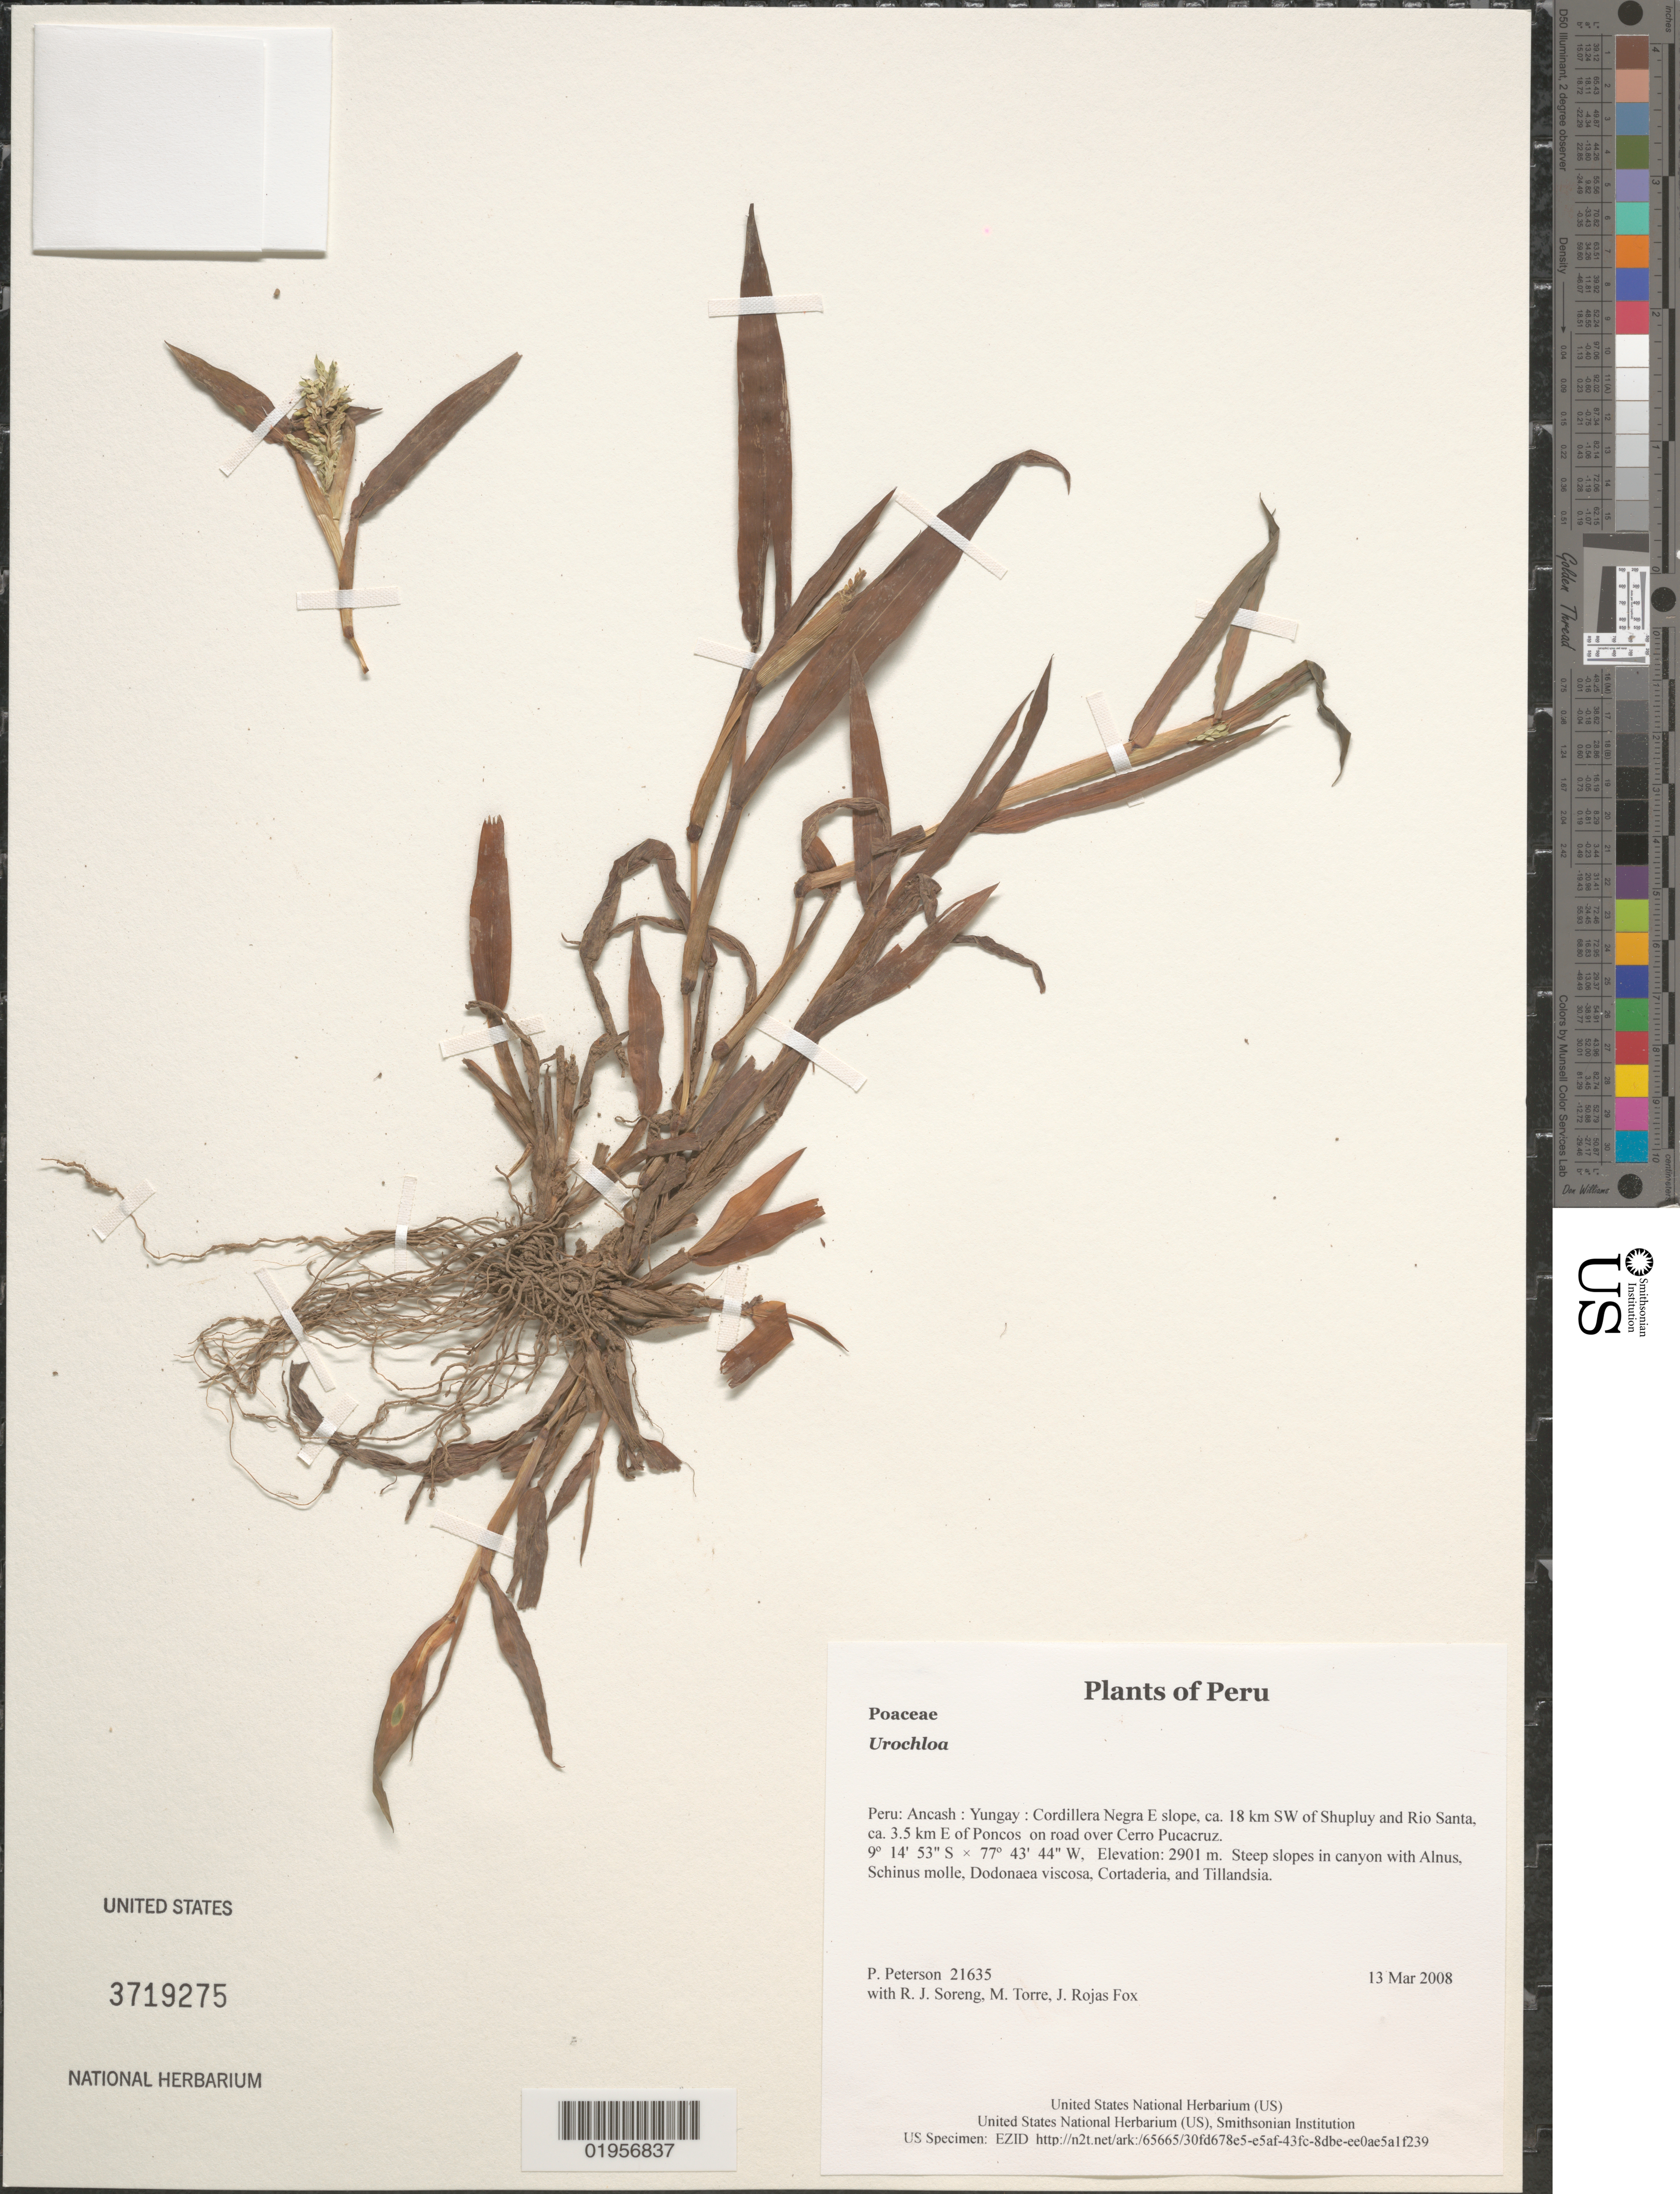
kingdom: Plantae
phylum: Tracheophyta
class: Liliopsida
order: Poales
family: Poaceae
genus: Urochloa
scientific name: Urochloa sp.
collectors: P. M. Peterson, R. J. Soreng, M. Torre & J. Rojas Fox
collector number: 21635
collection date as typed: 13 Mar 2008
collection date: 2008-03-13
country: Peru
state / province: Ancash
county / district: Yungay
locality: Cordillera Negra E slope, ca. 18 km SW of Shupluy and Rio Santa, ca. 3.5 km E of Poncos on road over Cerro Pucacruz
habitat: Steep slopes in canyon with Alnus, Schinus molle, Dodonaea viscosa, Cortaderia, and Tillandsia.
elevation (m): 2901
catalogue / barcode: US 3719275